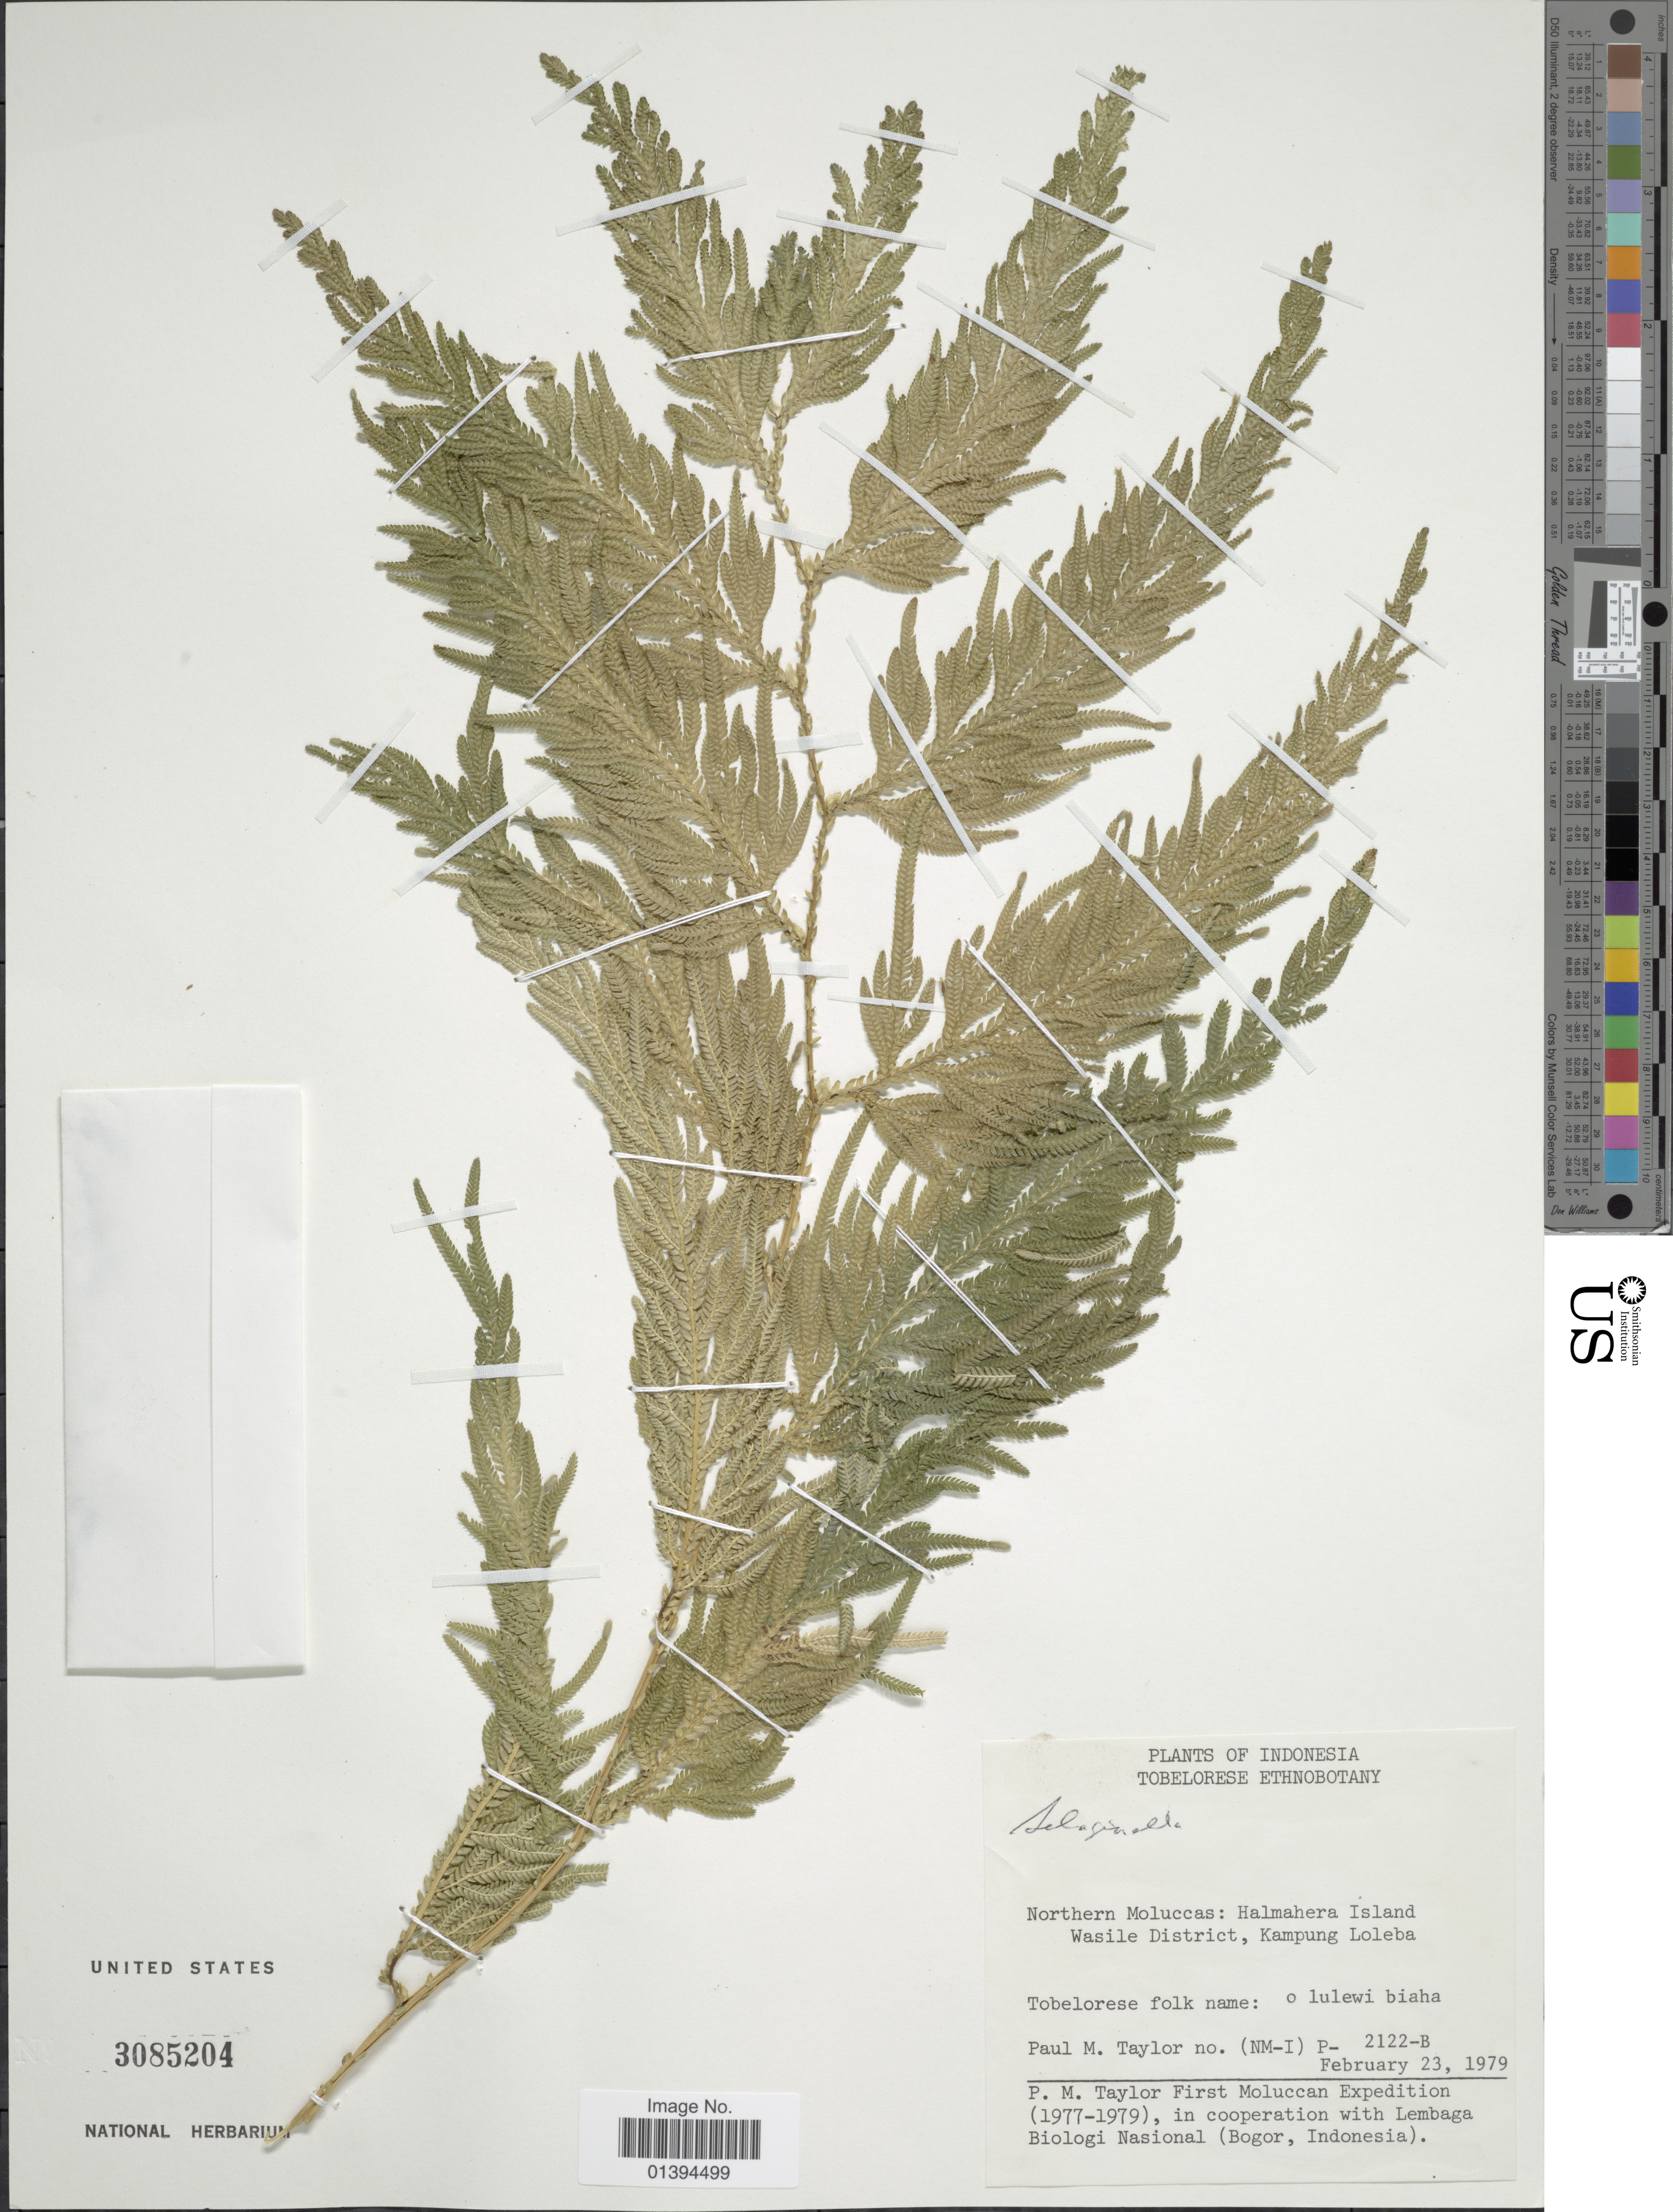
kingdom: Plantae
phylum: Tracheophyta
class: Lycopodiopsida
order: Selaginellales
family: Selaginellaceae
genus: Selaginella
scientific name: Selaginella sp.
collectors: P. M. Taylor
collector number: (NM-I) P-2122-B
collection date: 1979-02-23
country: Indonesia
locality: Northern Moluccas: Halmahera Island, Wasile District, Kampung Loleba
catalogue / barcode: US 3085204